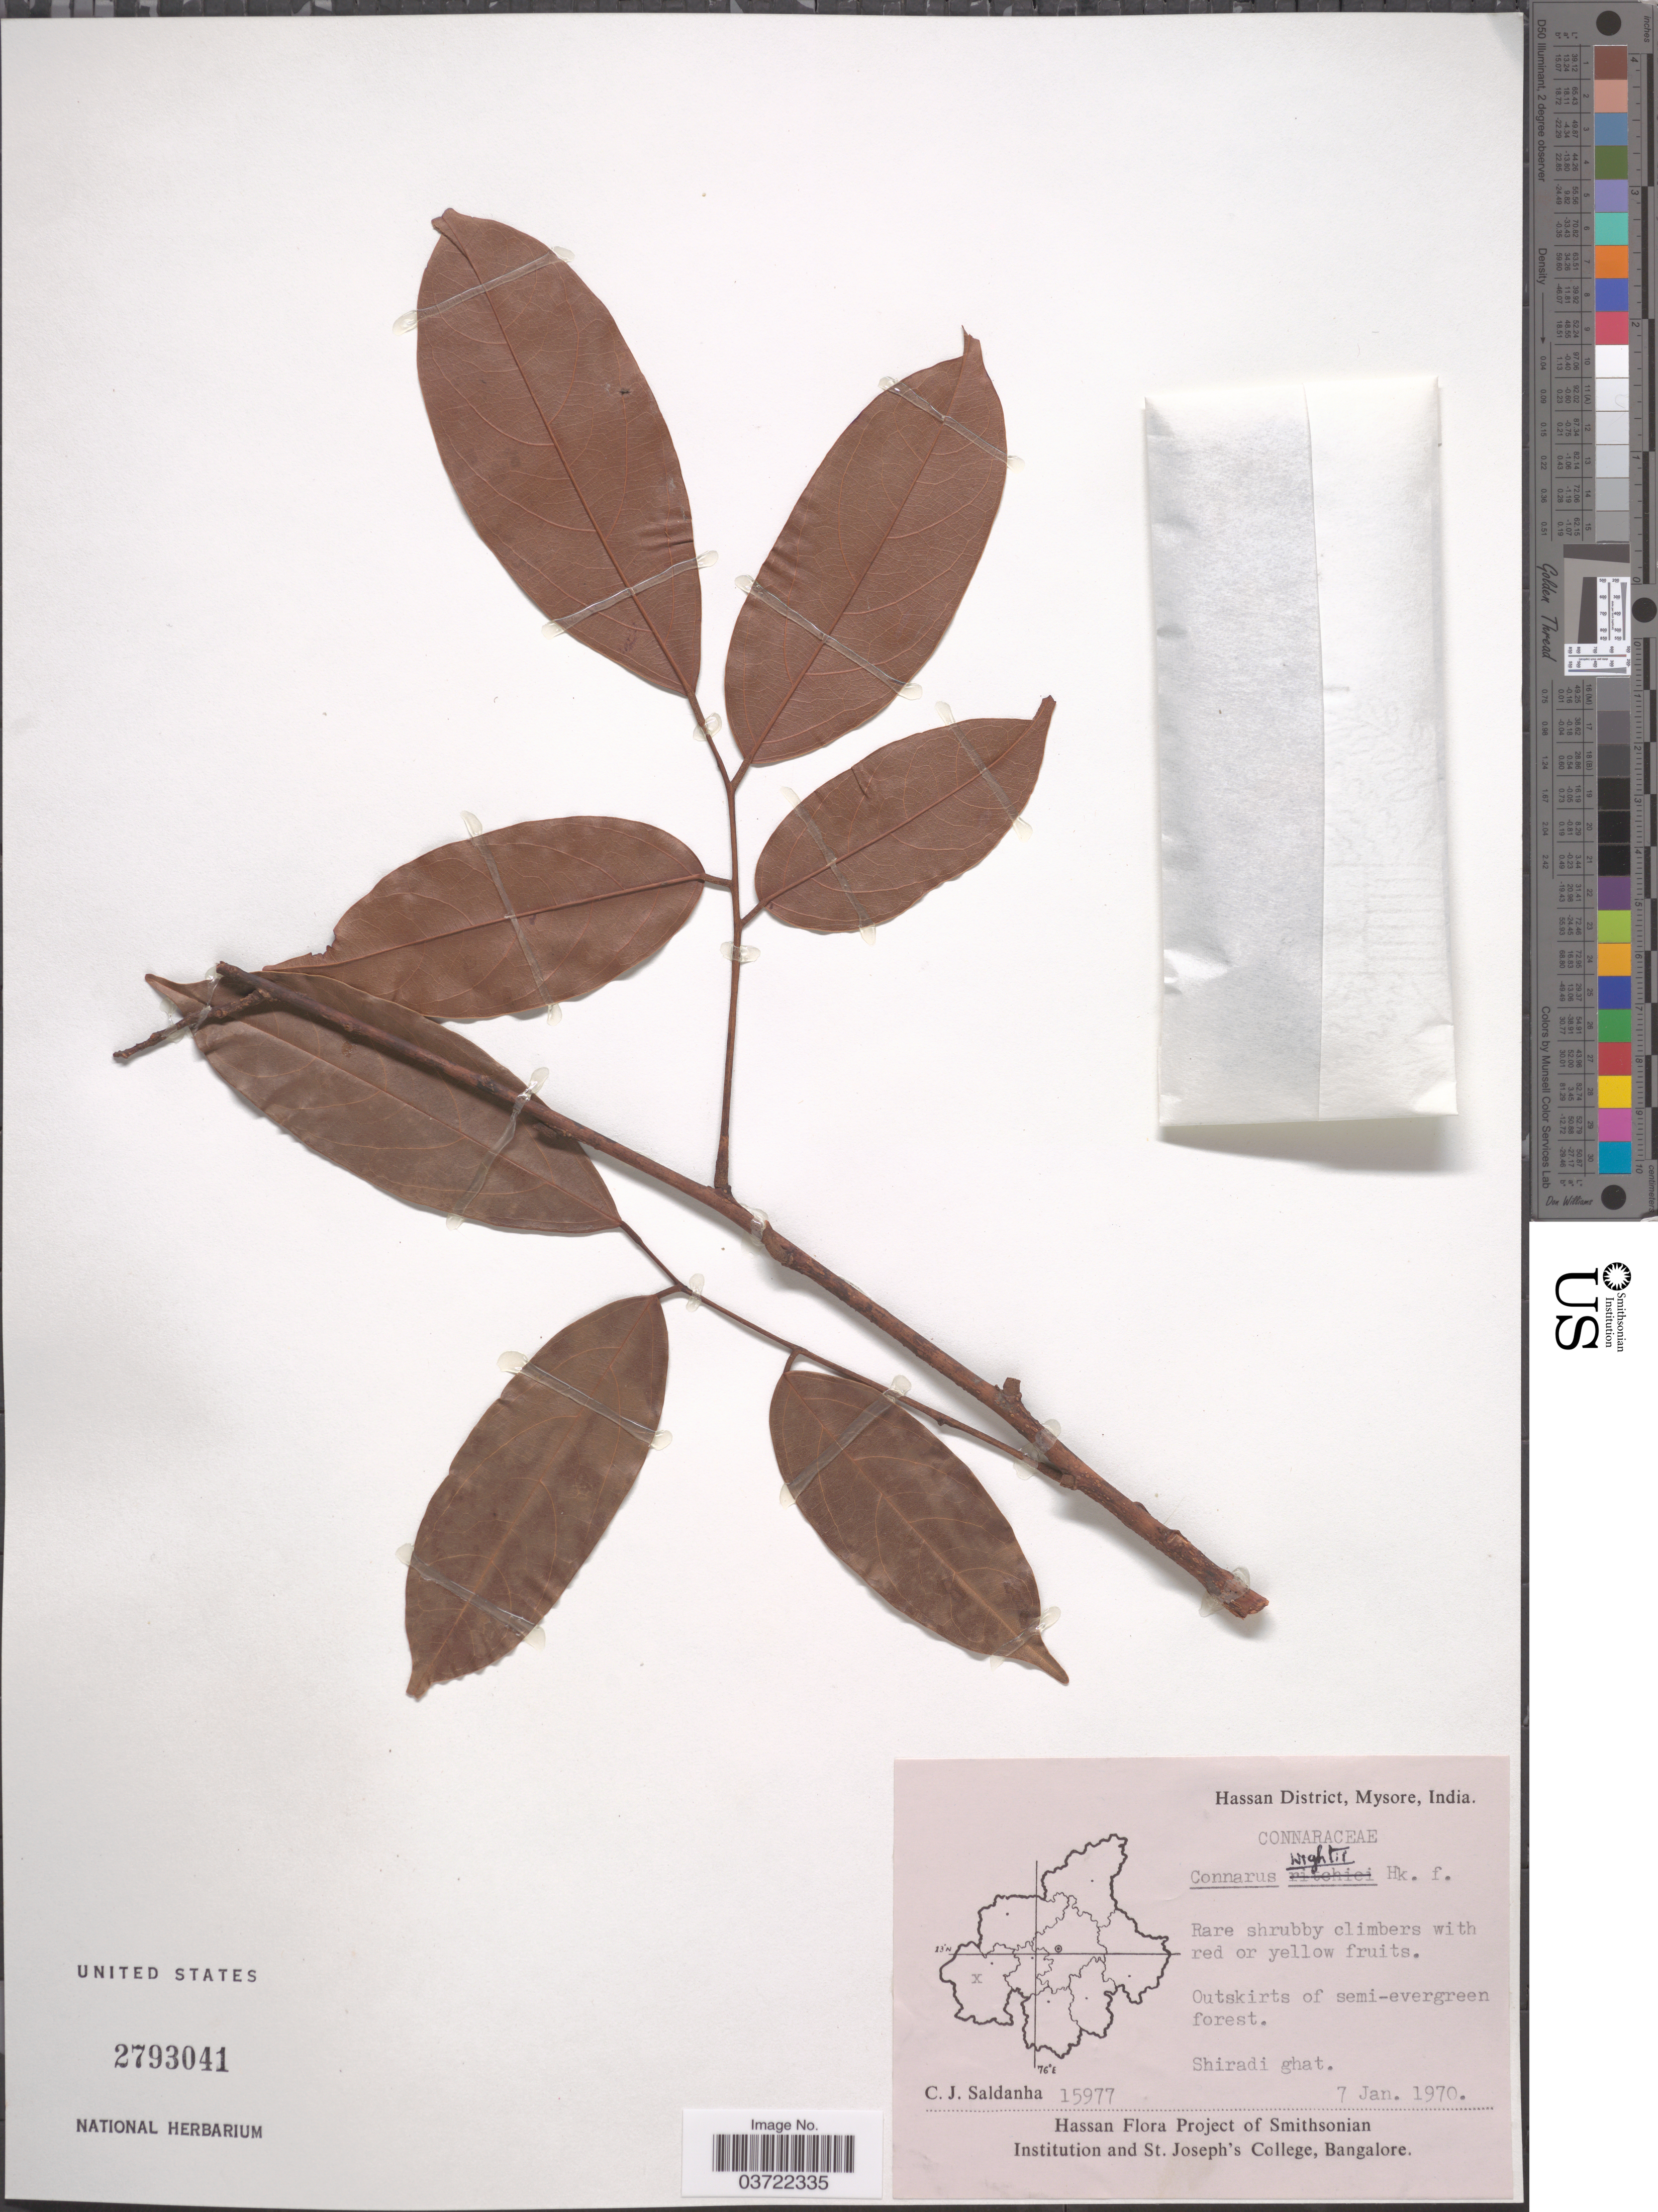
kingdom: Plantae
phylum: Tracheophyta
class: Magnoliopsida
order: Oxalidales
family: Connaraceae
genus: Connarus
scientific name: Connarus wightii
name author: Hook. f.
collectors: C. J. Saldanha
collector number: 15977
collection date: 1970-01-07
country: India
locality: Hassan District, Mysore. Shiradi ghat.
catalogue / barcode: US 2793041